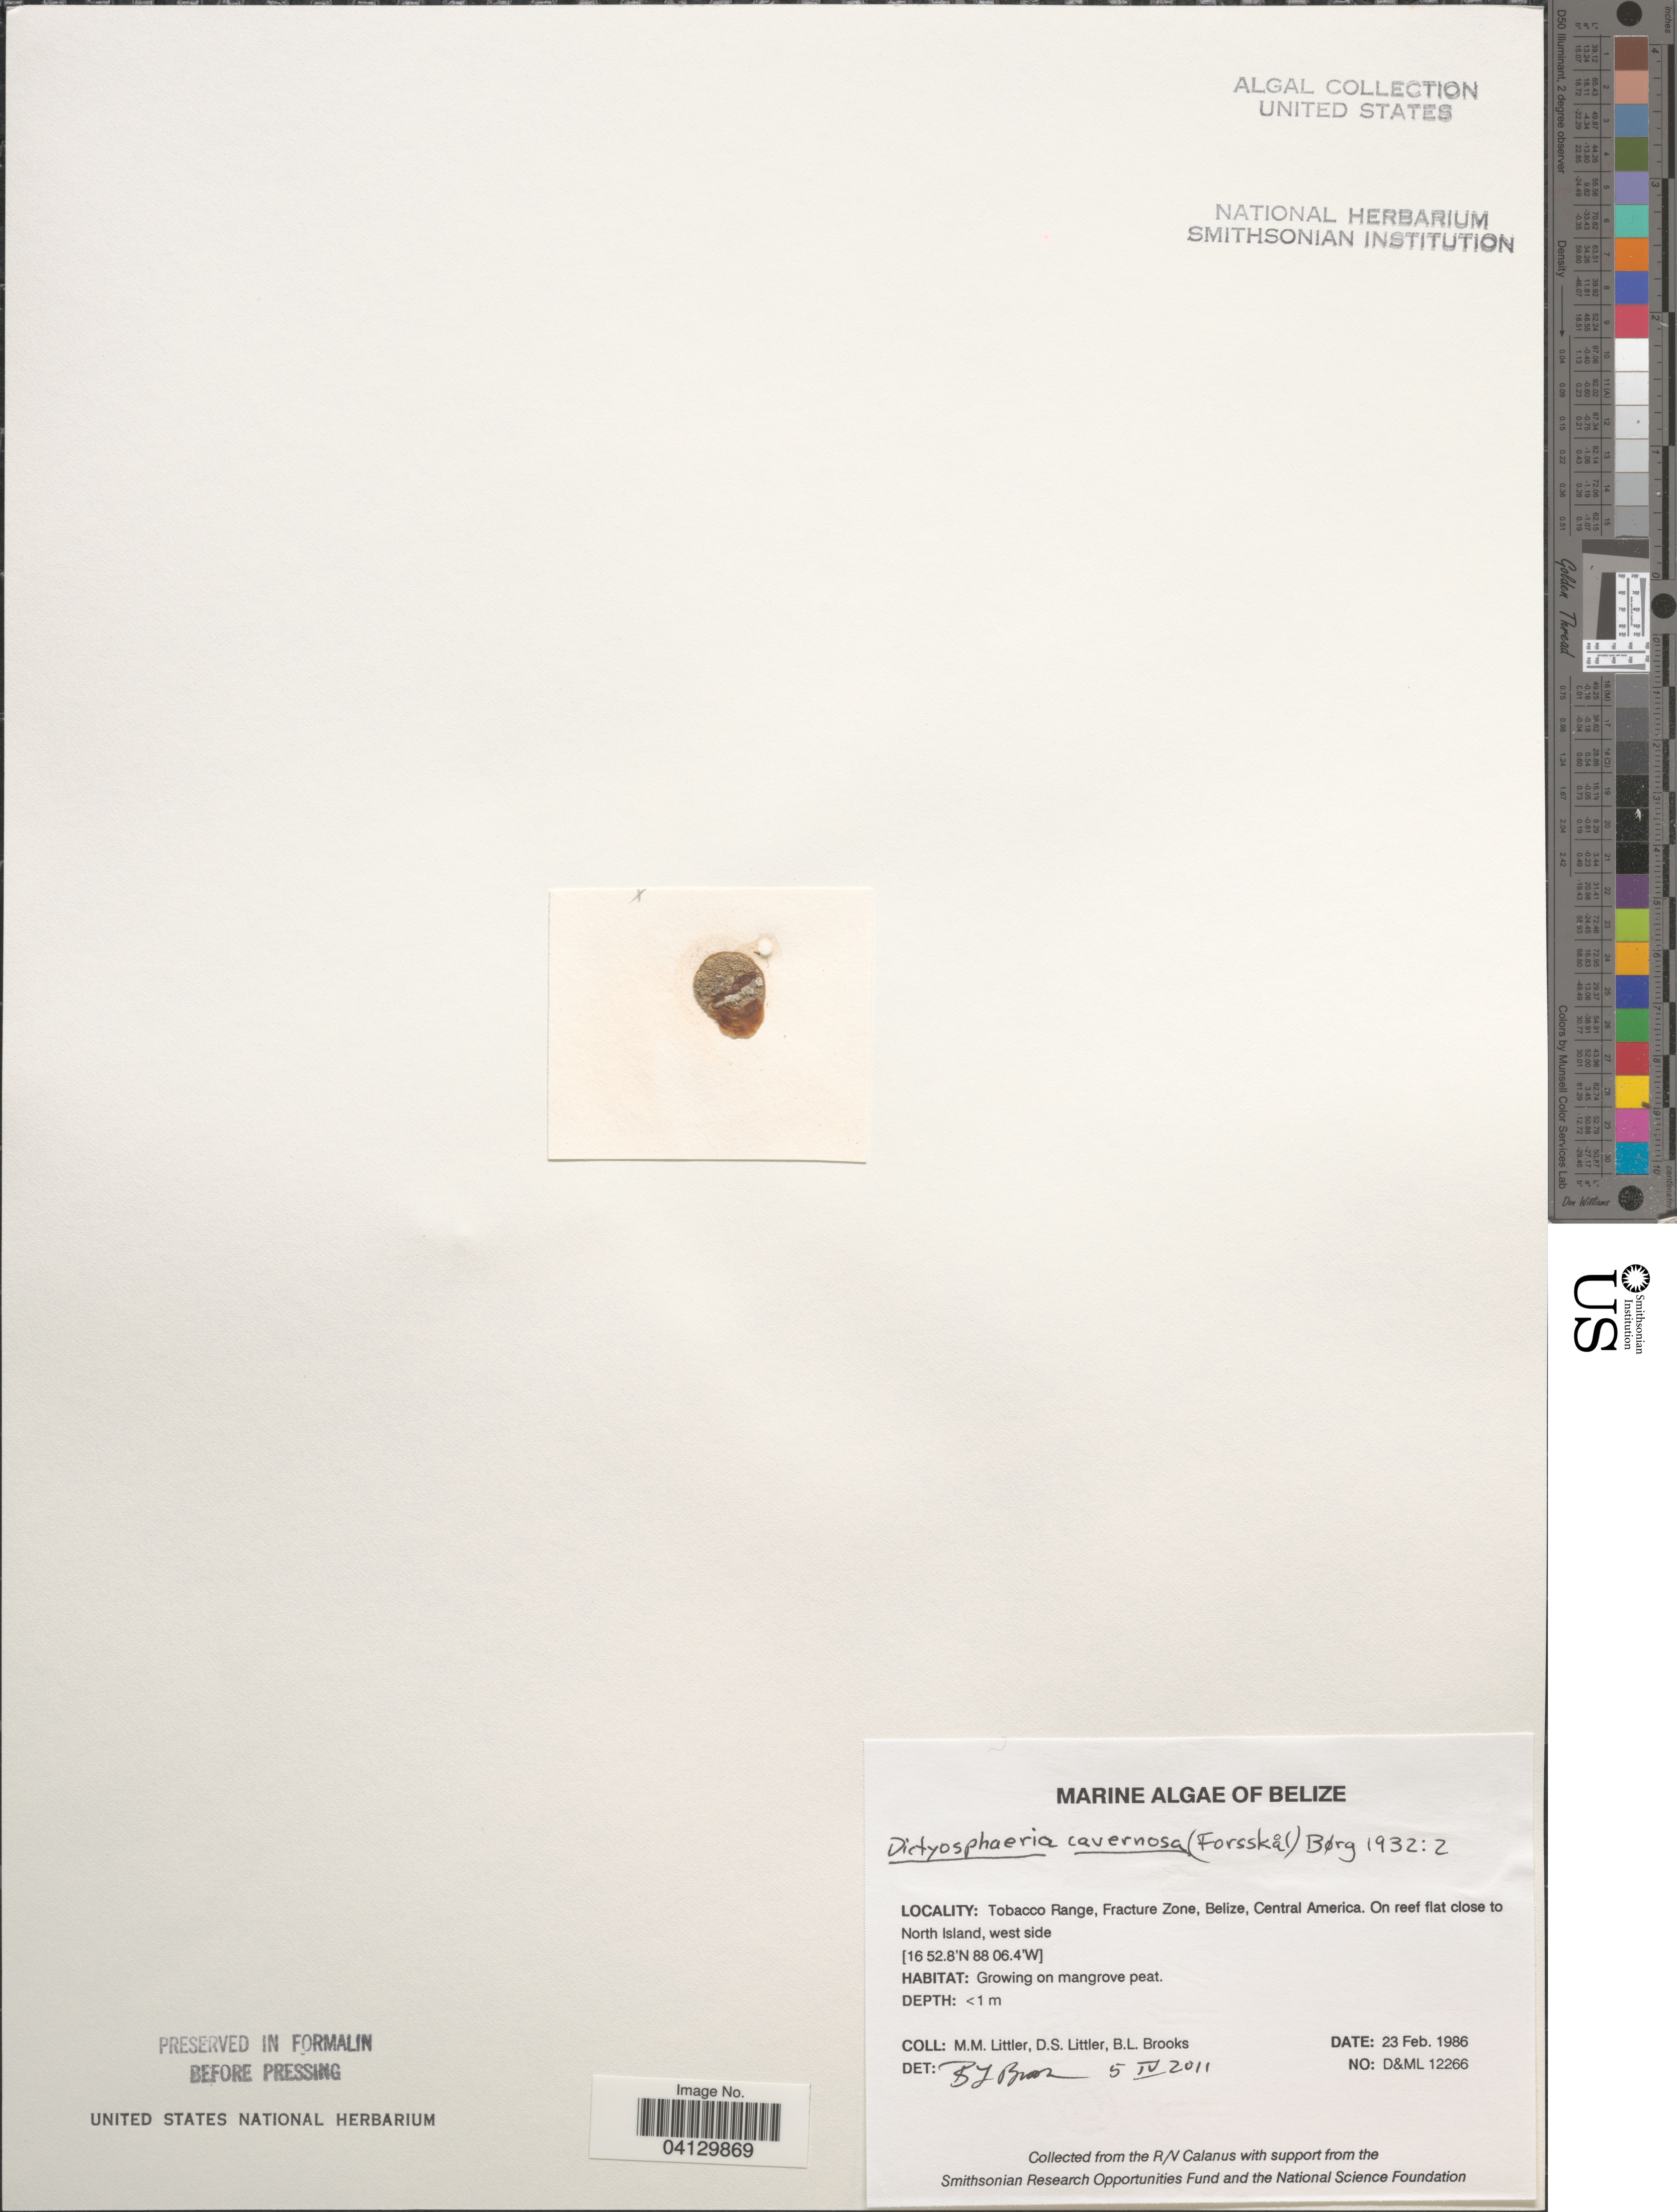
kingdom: Plantae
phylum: Chlorophyta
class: Ulvophyceae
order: Siphonocladales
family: Siphonocladaceae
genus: Dictyosphaeria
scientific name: Dictyosphaeria cavernosa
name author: (Forssk.) Børgesen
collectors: D. S. Littler & B. Brooks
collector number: D&ML12266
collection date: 1986-02-23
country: Belize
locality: Tobacco Range, Fracture Zone. On reef flat close to North Island, west side.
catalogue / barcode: US 328867